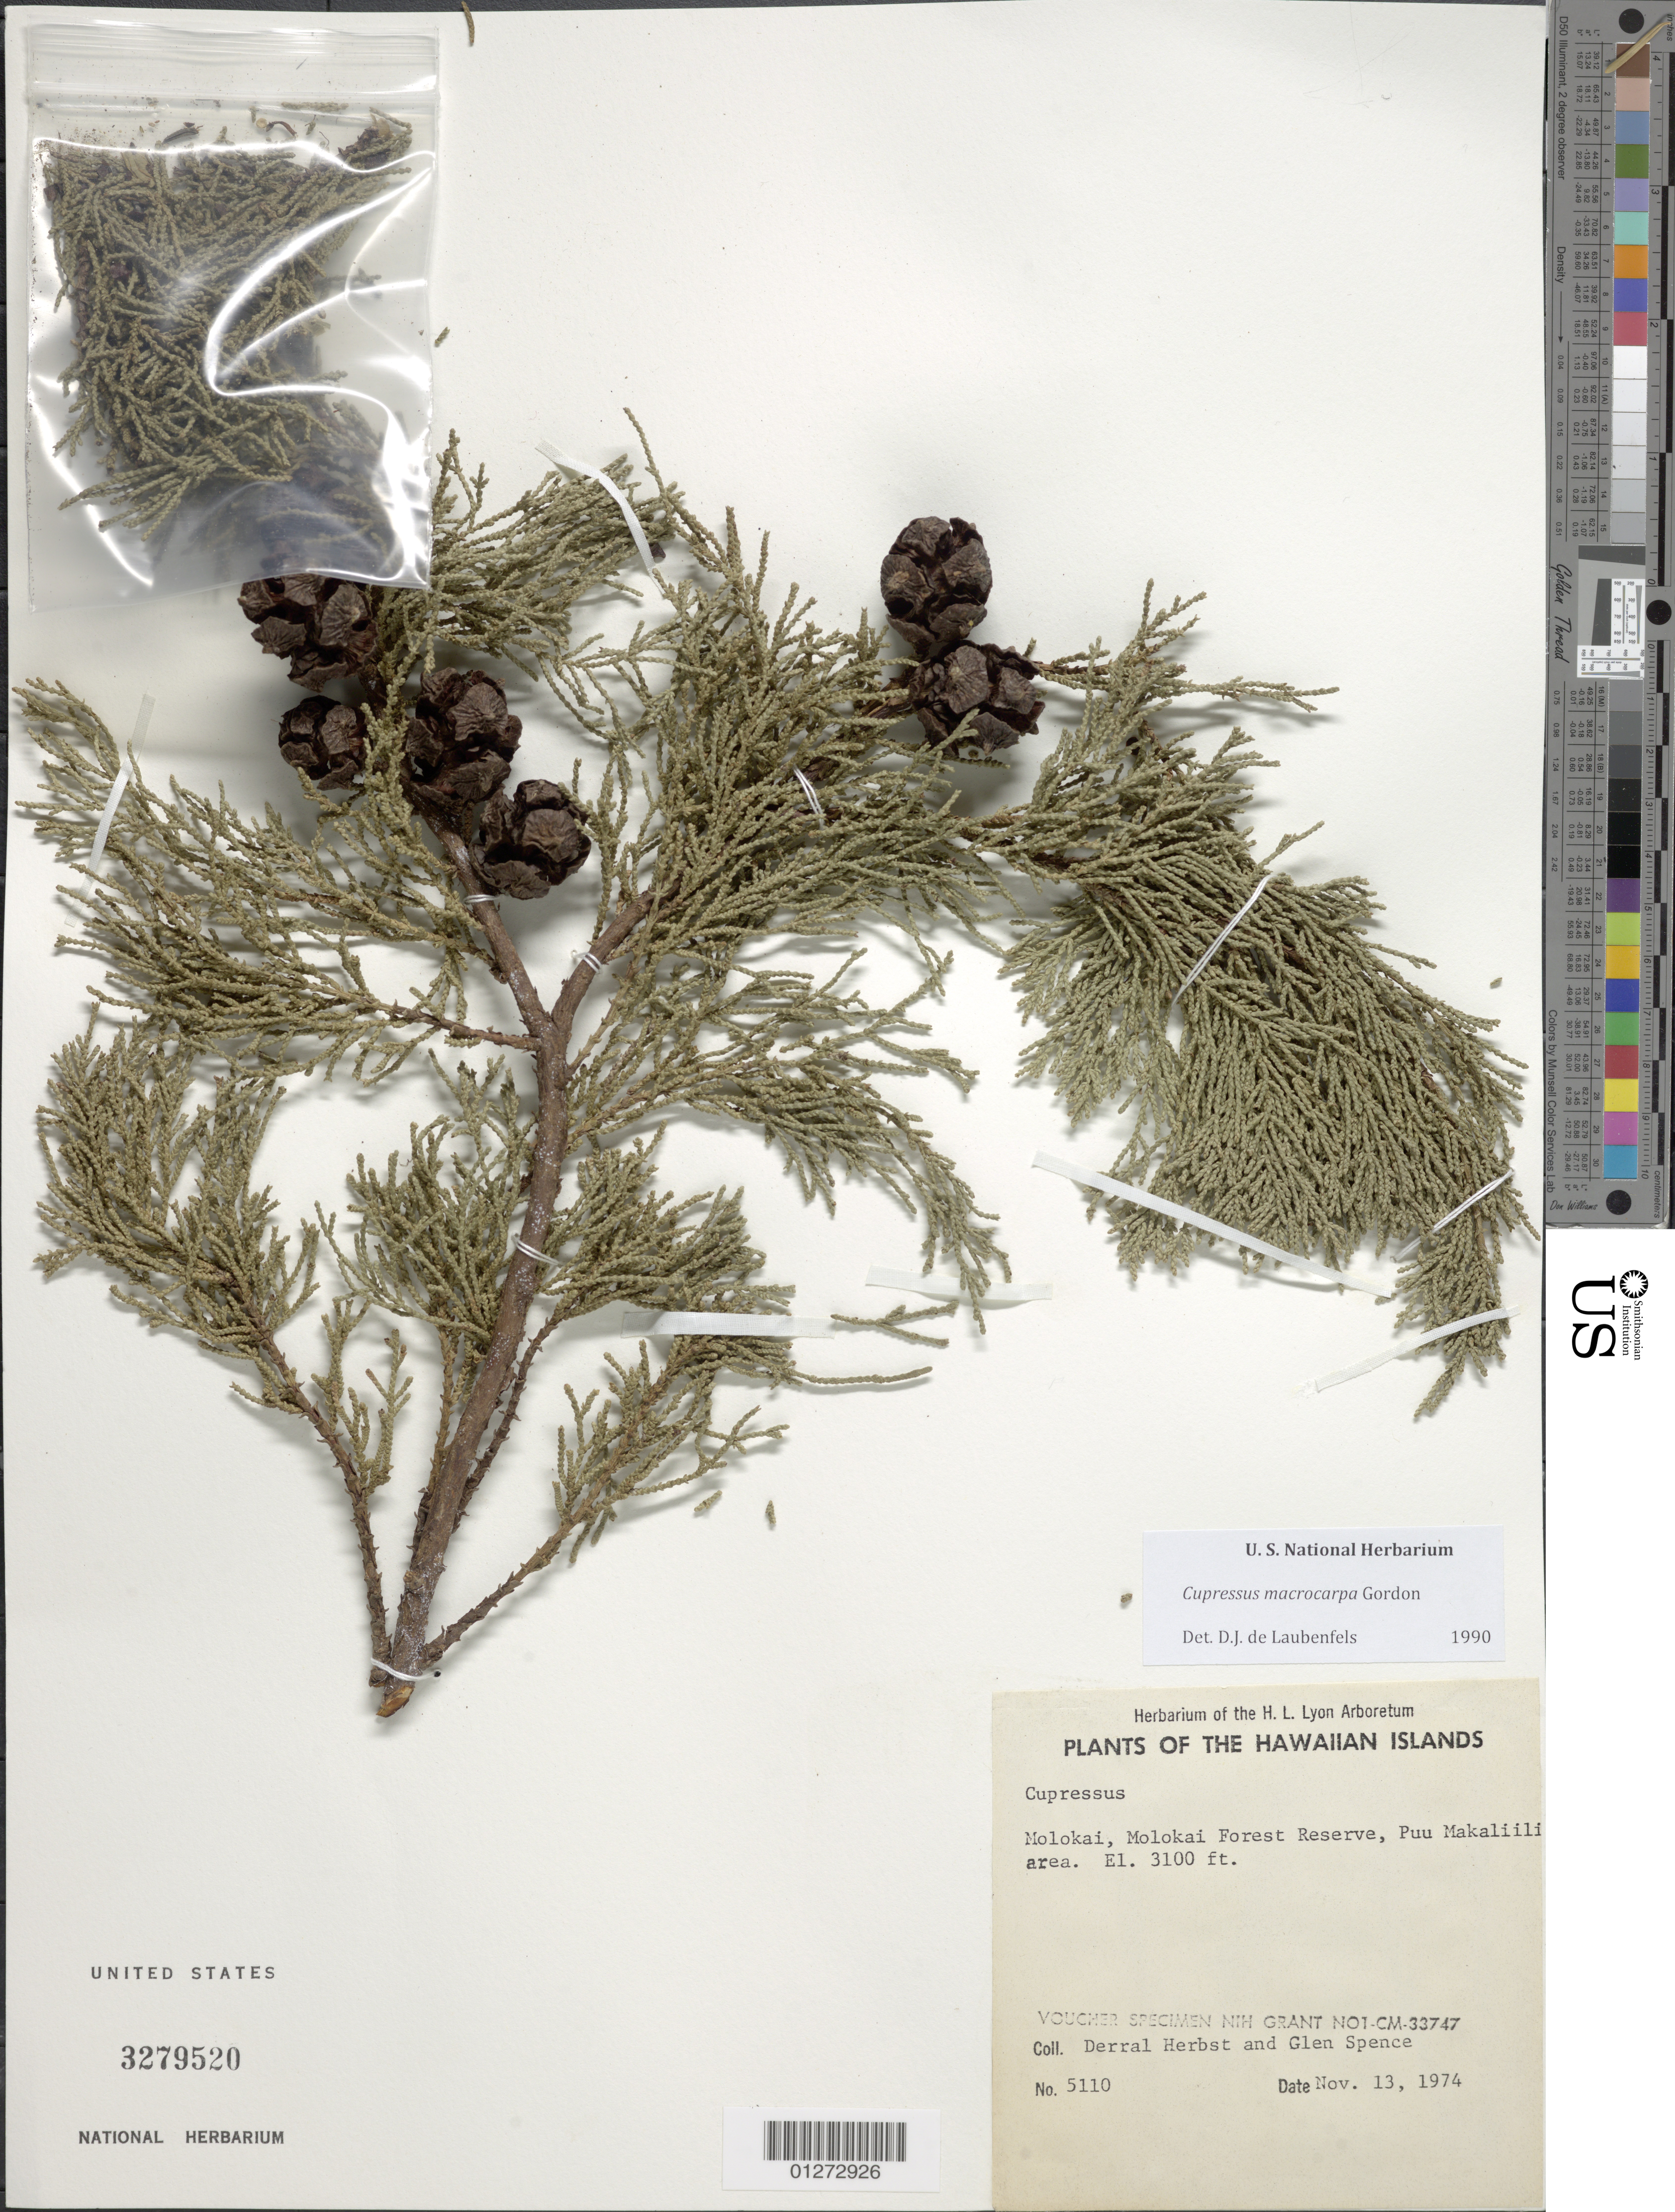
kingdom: Plantae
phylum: Tracheophyta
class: Pinopsida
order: Pinales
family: Cupressaceae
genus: Hesperocyparis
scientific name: Hesperocyparis macrocarpa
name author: (Hartw. ex Gordon) Bartel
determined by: (US) Smithsonian Institution - National Museum of Natural History - Department of Botany (UNITED STATES)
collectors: D. R. Herbst & G. Spence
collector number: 5110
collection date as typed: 13 Nov 1974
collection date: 1974-11-13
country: United States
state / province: Hawaii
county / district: Maui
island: Moloka'i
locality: Molokai Forest Reserve, Puu Makaliili area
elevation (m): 945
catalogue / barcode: US 3279520